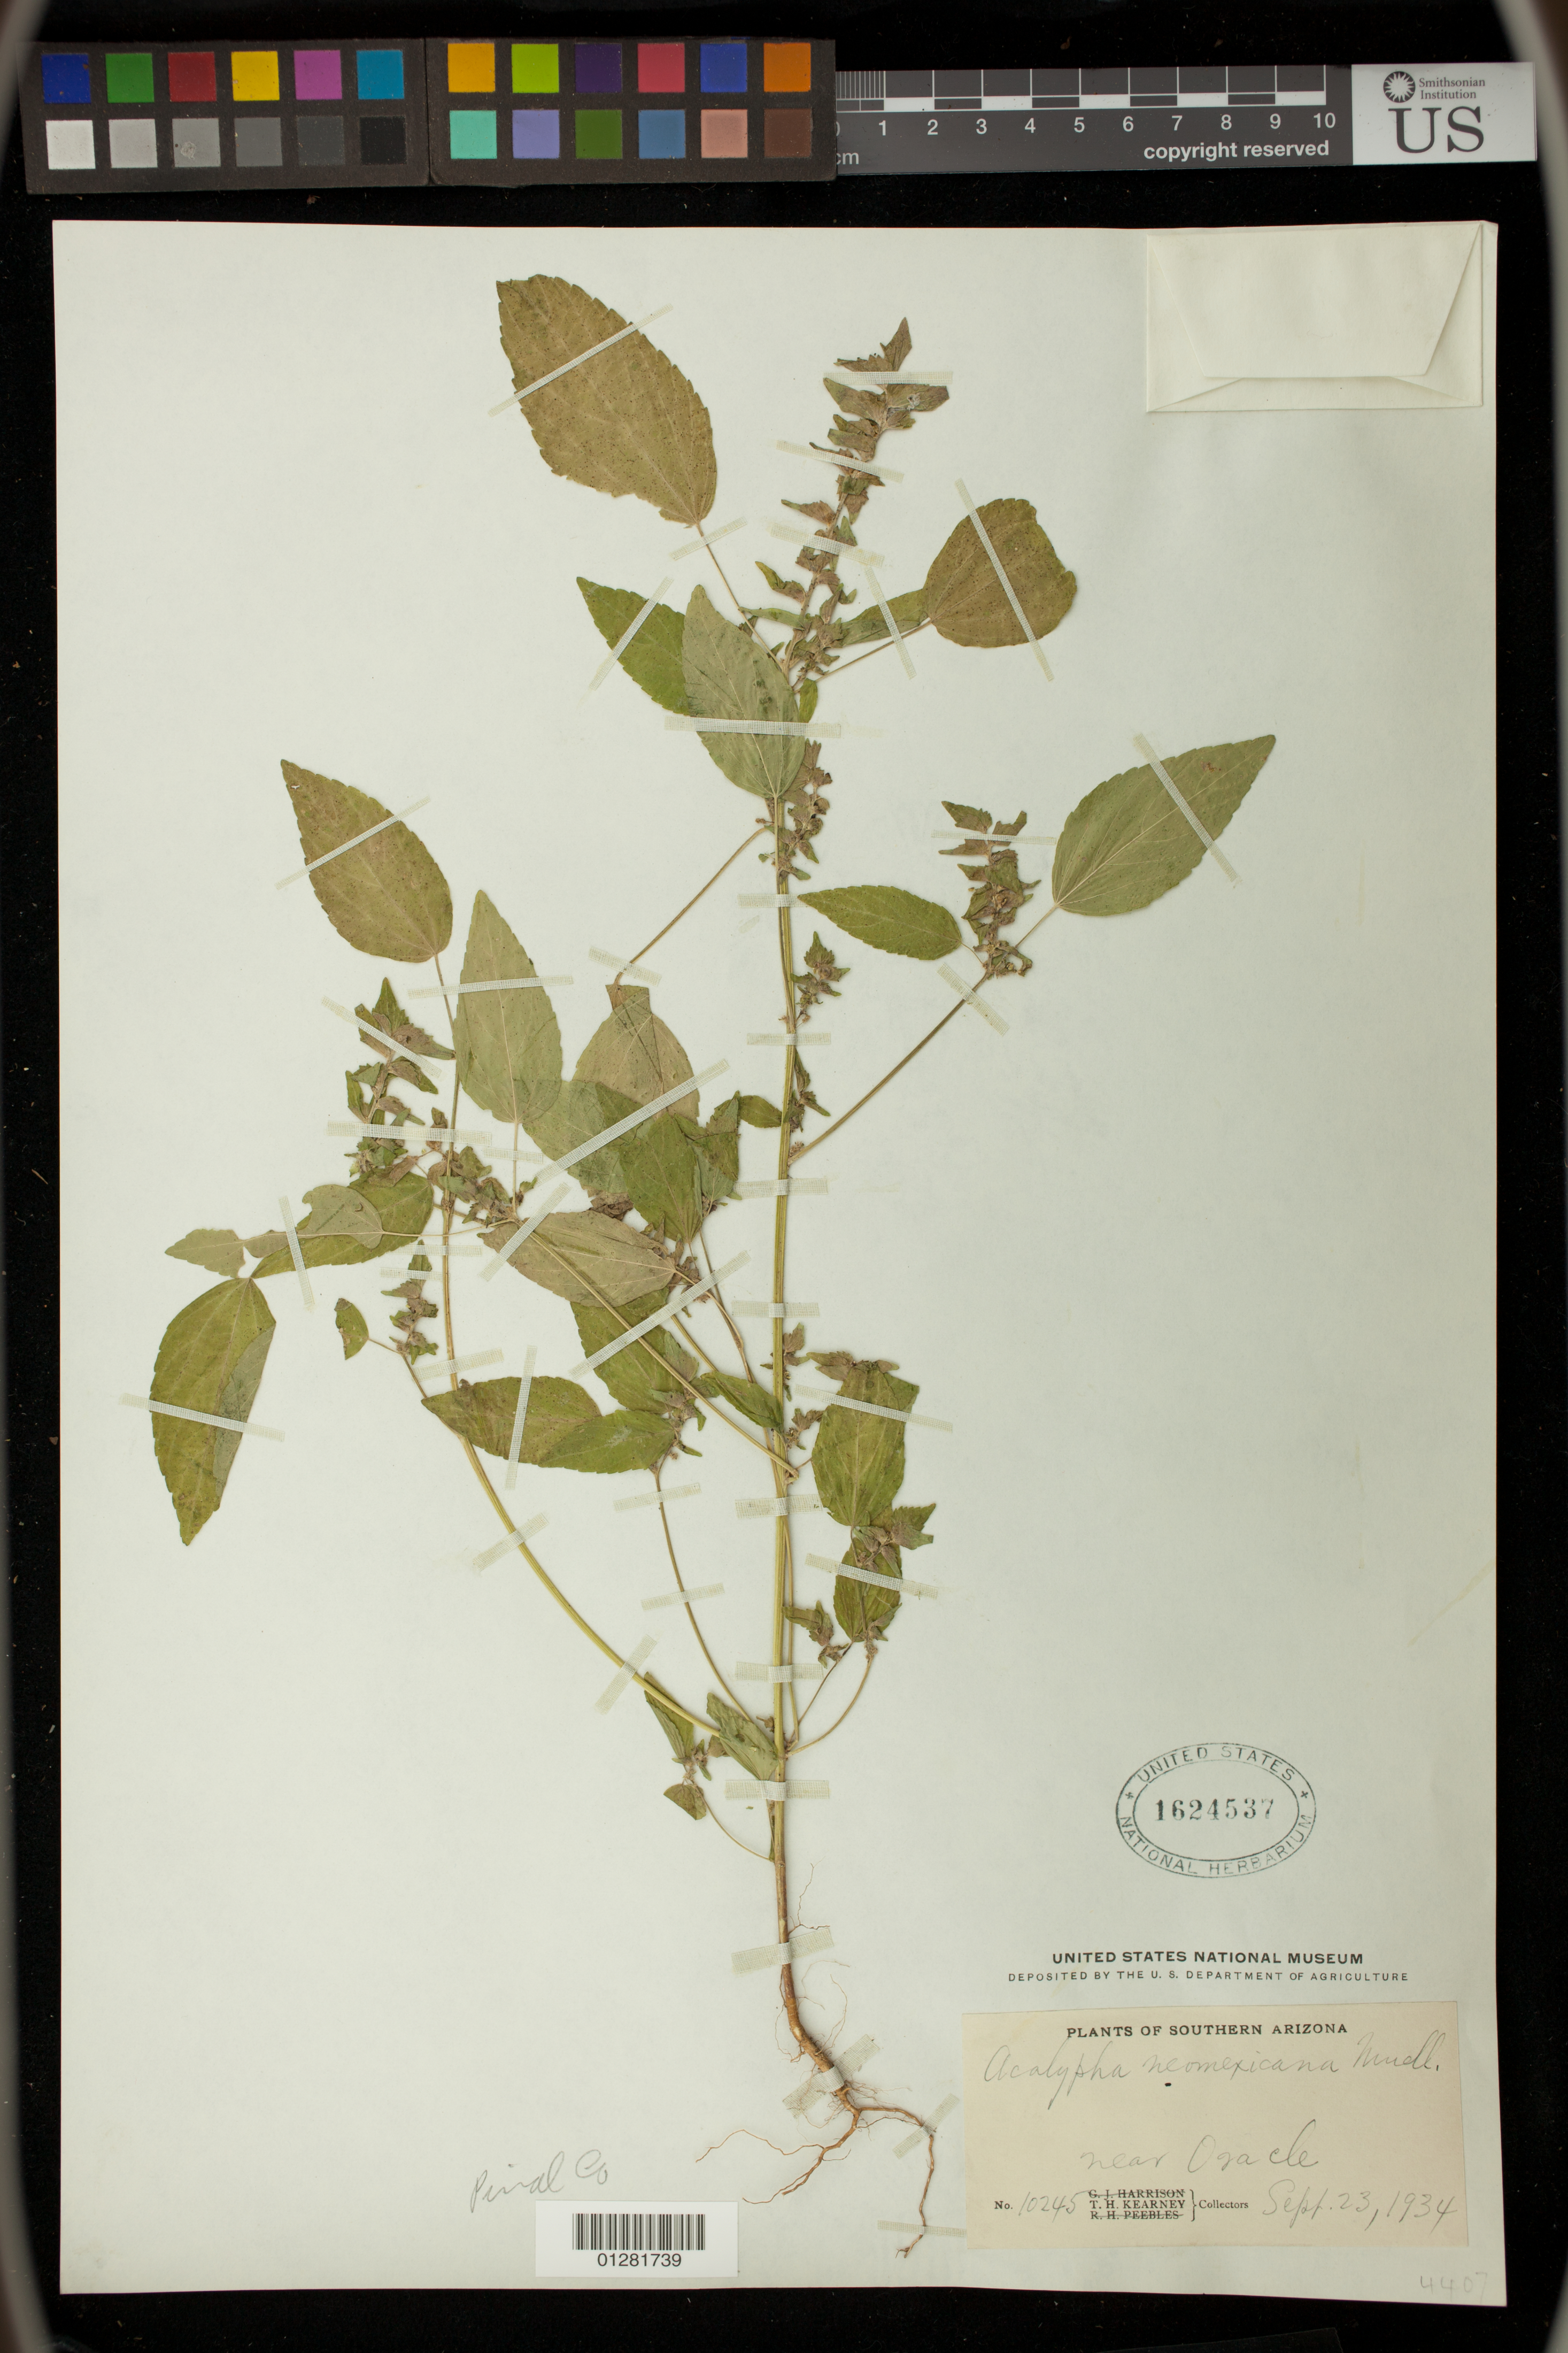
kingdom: Plantae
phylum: Tracheophyta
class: Magnoliopsida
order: Malpighiales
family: Euphorbiaceae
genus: Acalypha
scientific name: Acalypha neomexicana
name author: Müll. Arg.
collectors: T. H. Kearney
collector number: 10245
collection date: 1934-09-23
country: United States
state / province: Arizona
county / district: Pinal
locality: Near Oracle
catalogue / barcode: US 1624537